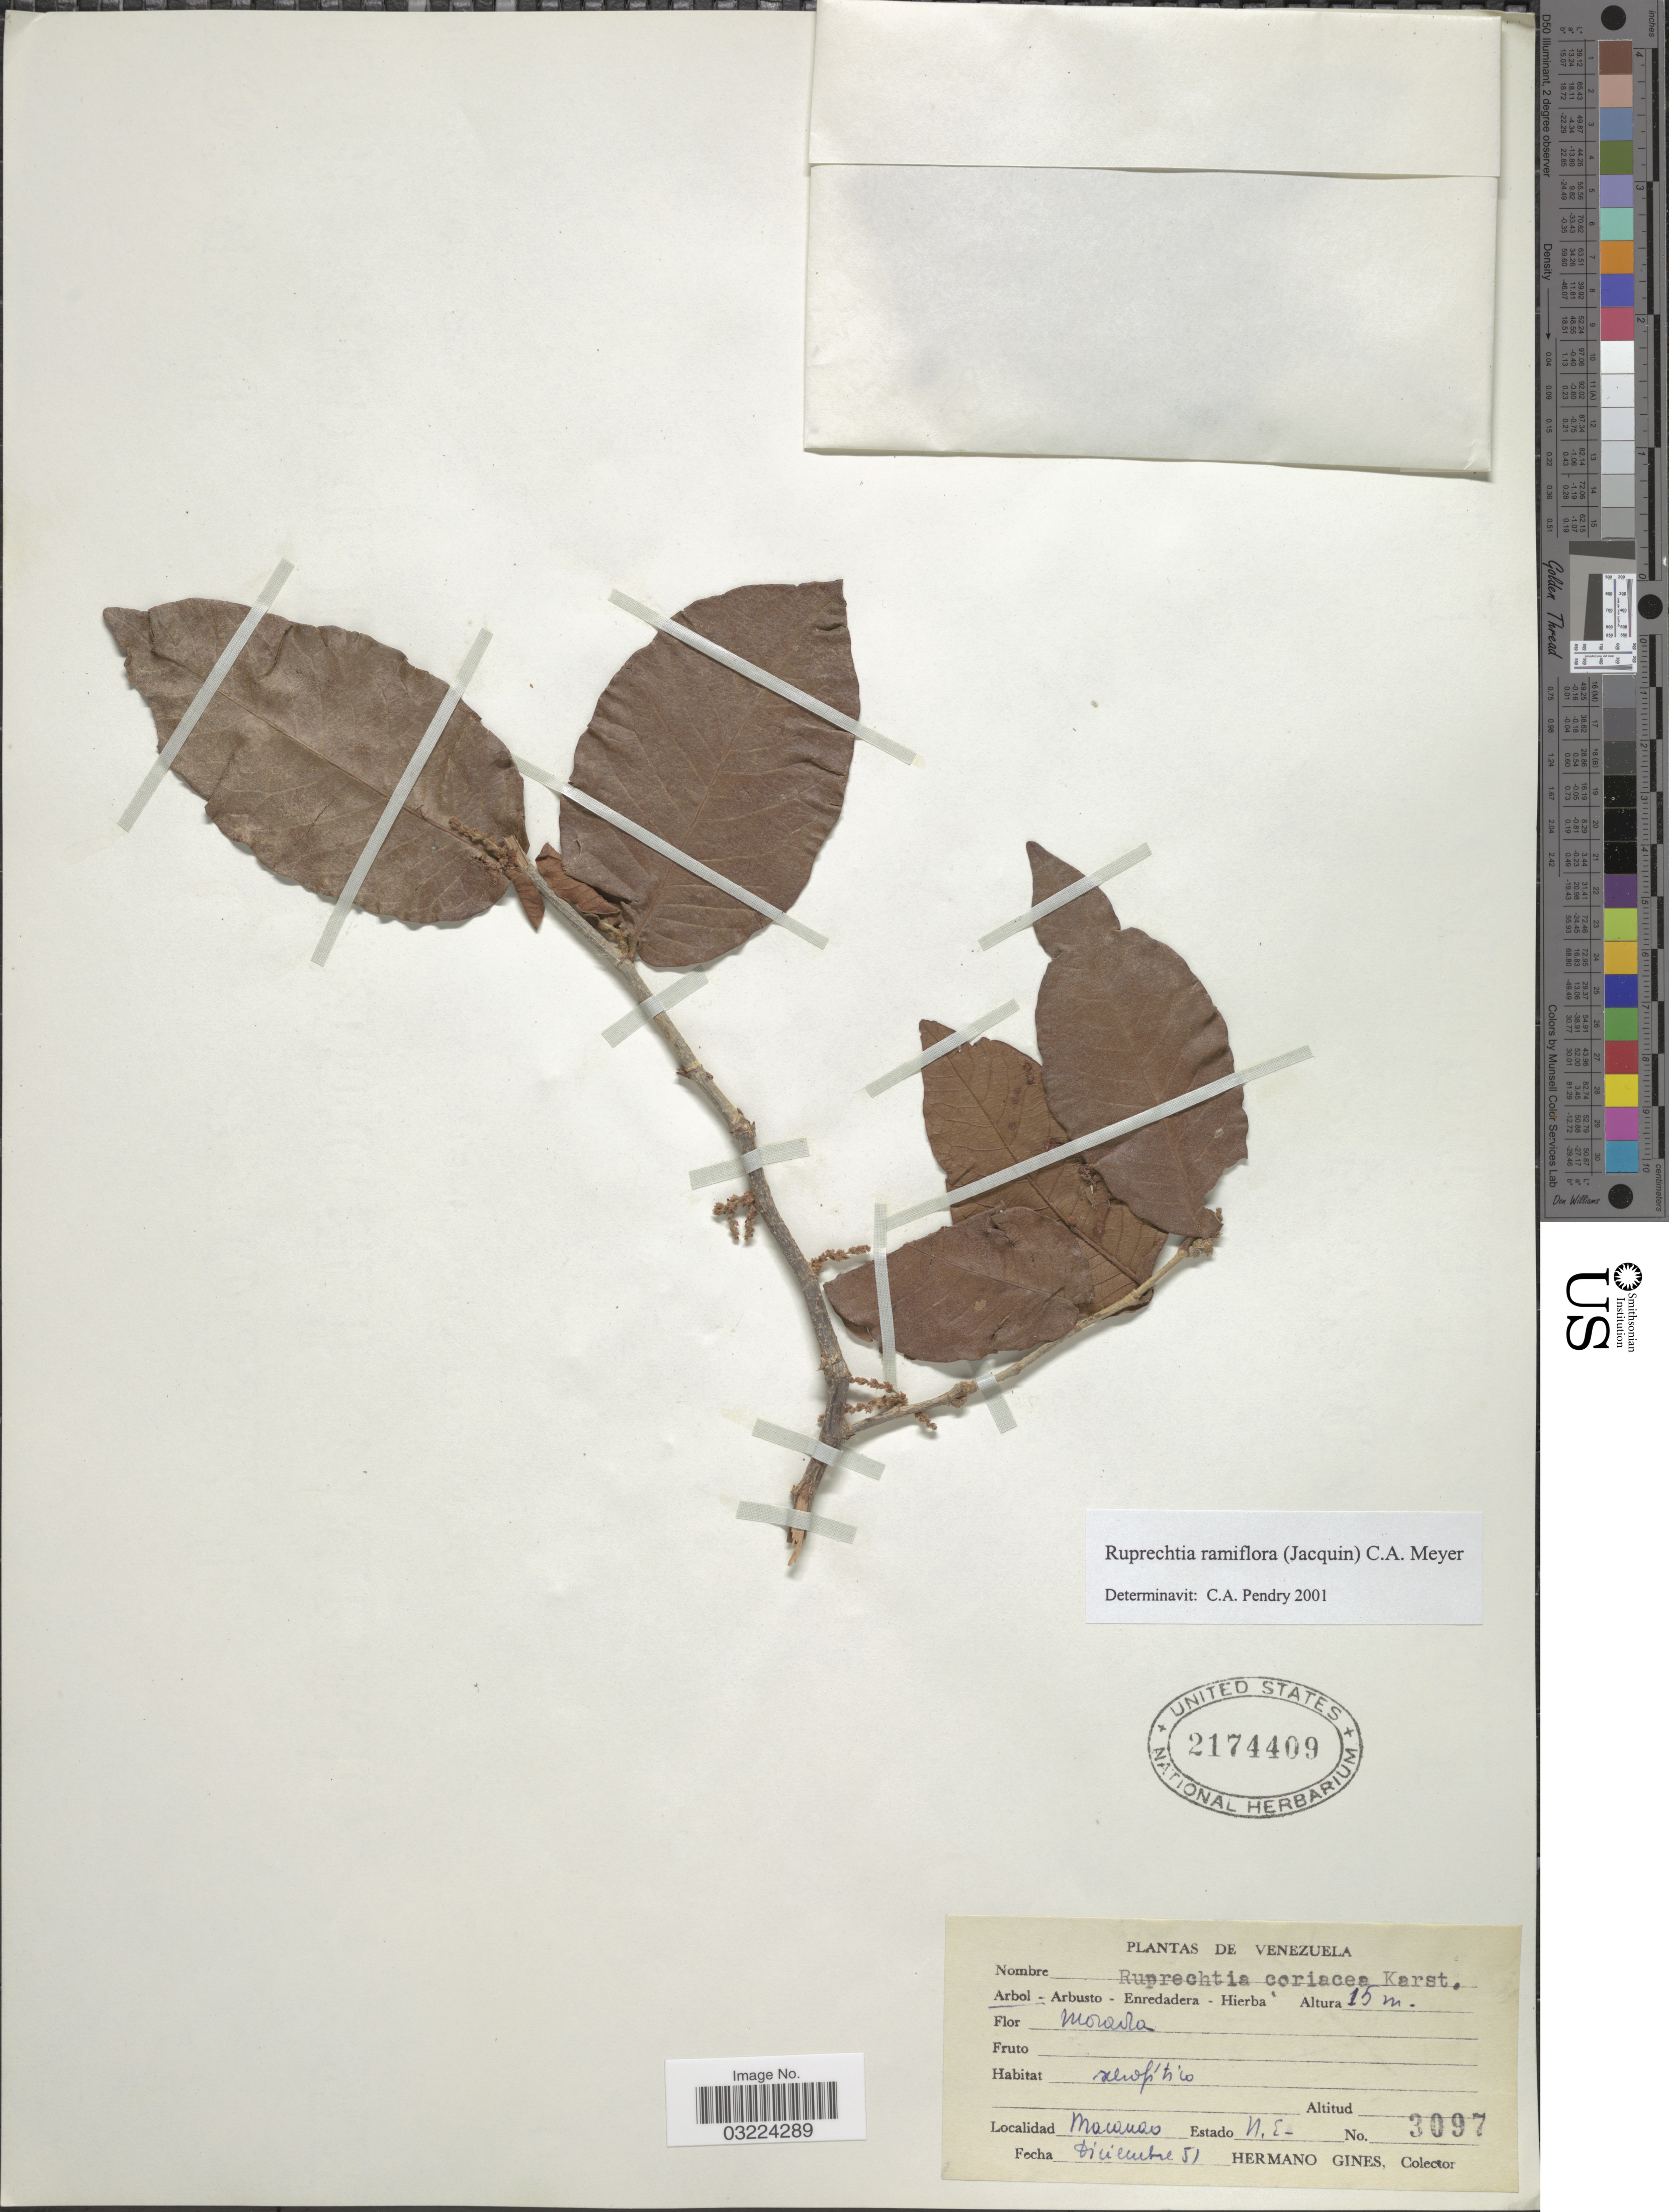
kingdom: Plantae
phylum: Tracheophyta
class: Magnoliopsida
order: Caryophyllales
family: Polygonaceae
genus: Ruprechtia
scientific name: Ruprechtia ramiflora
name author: (Jacq.) C.A. Mey.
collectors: Bro. Gines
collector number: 3097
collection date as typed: Transcribed d/m/y: /12/51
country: Venezuela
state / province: Nueva Esparta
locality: Macanao. Estado N. E.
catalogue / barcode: US 2174409